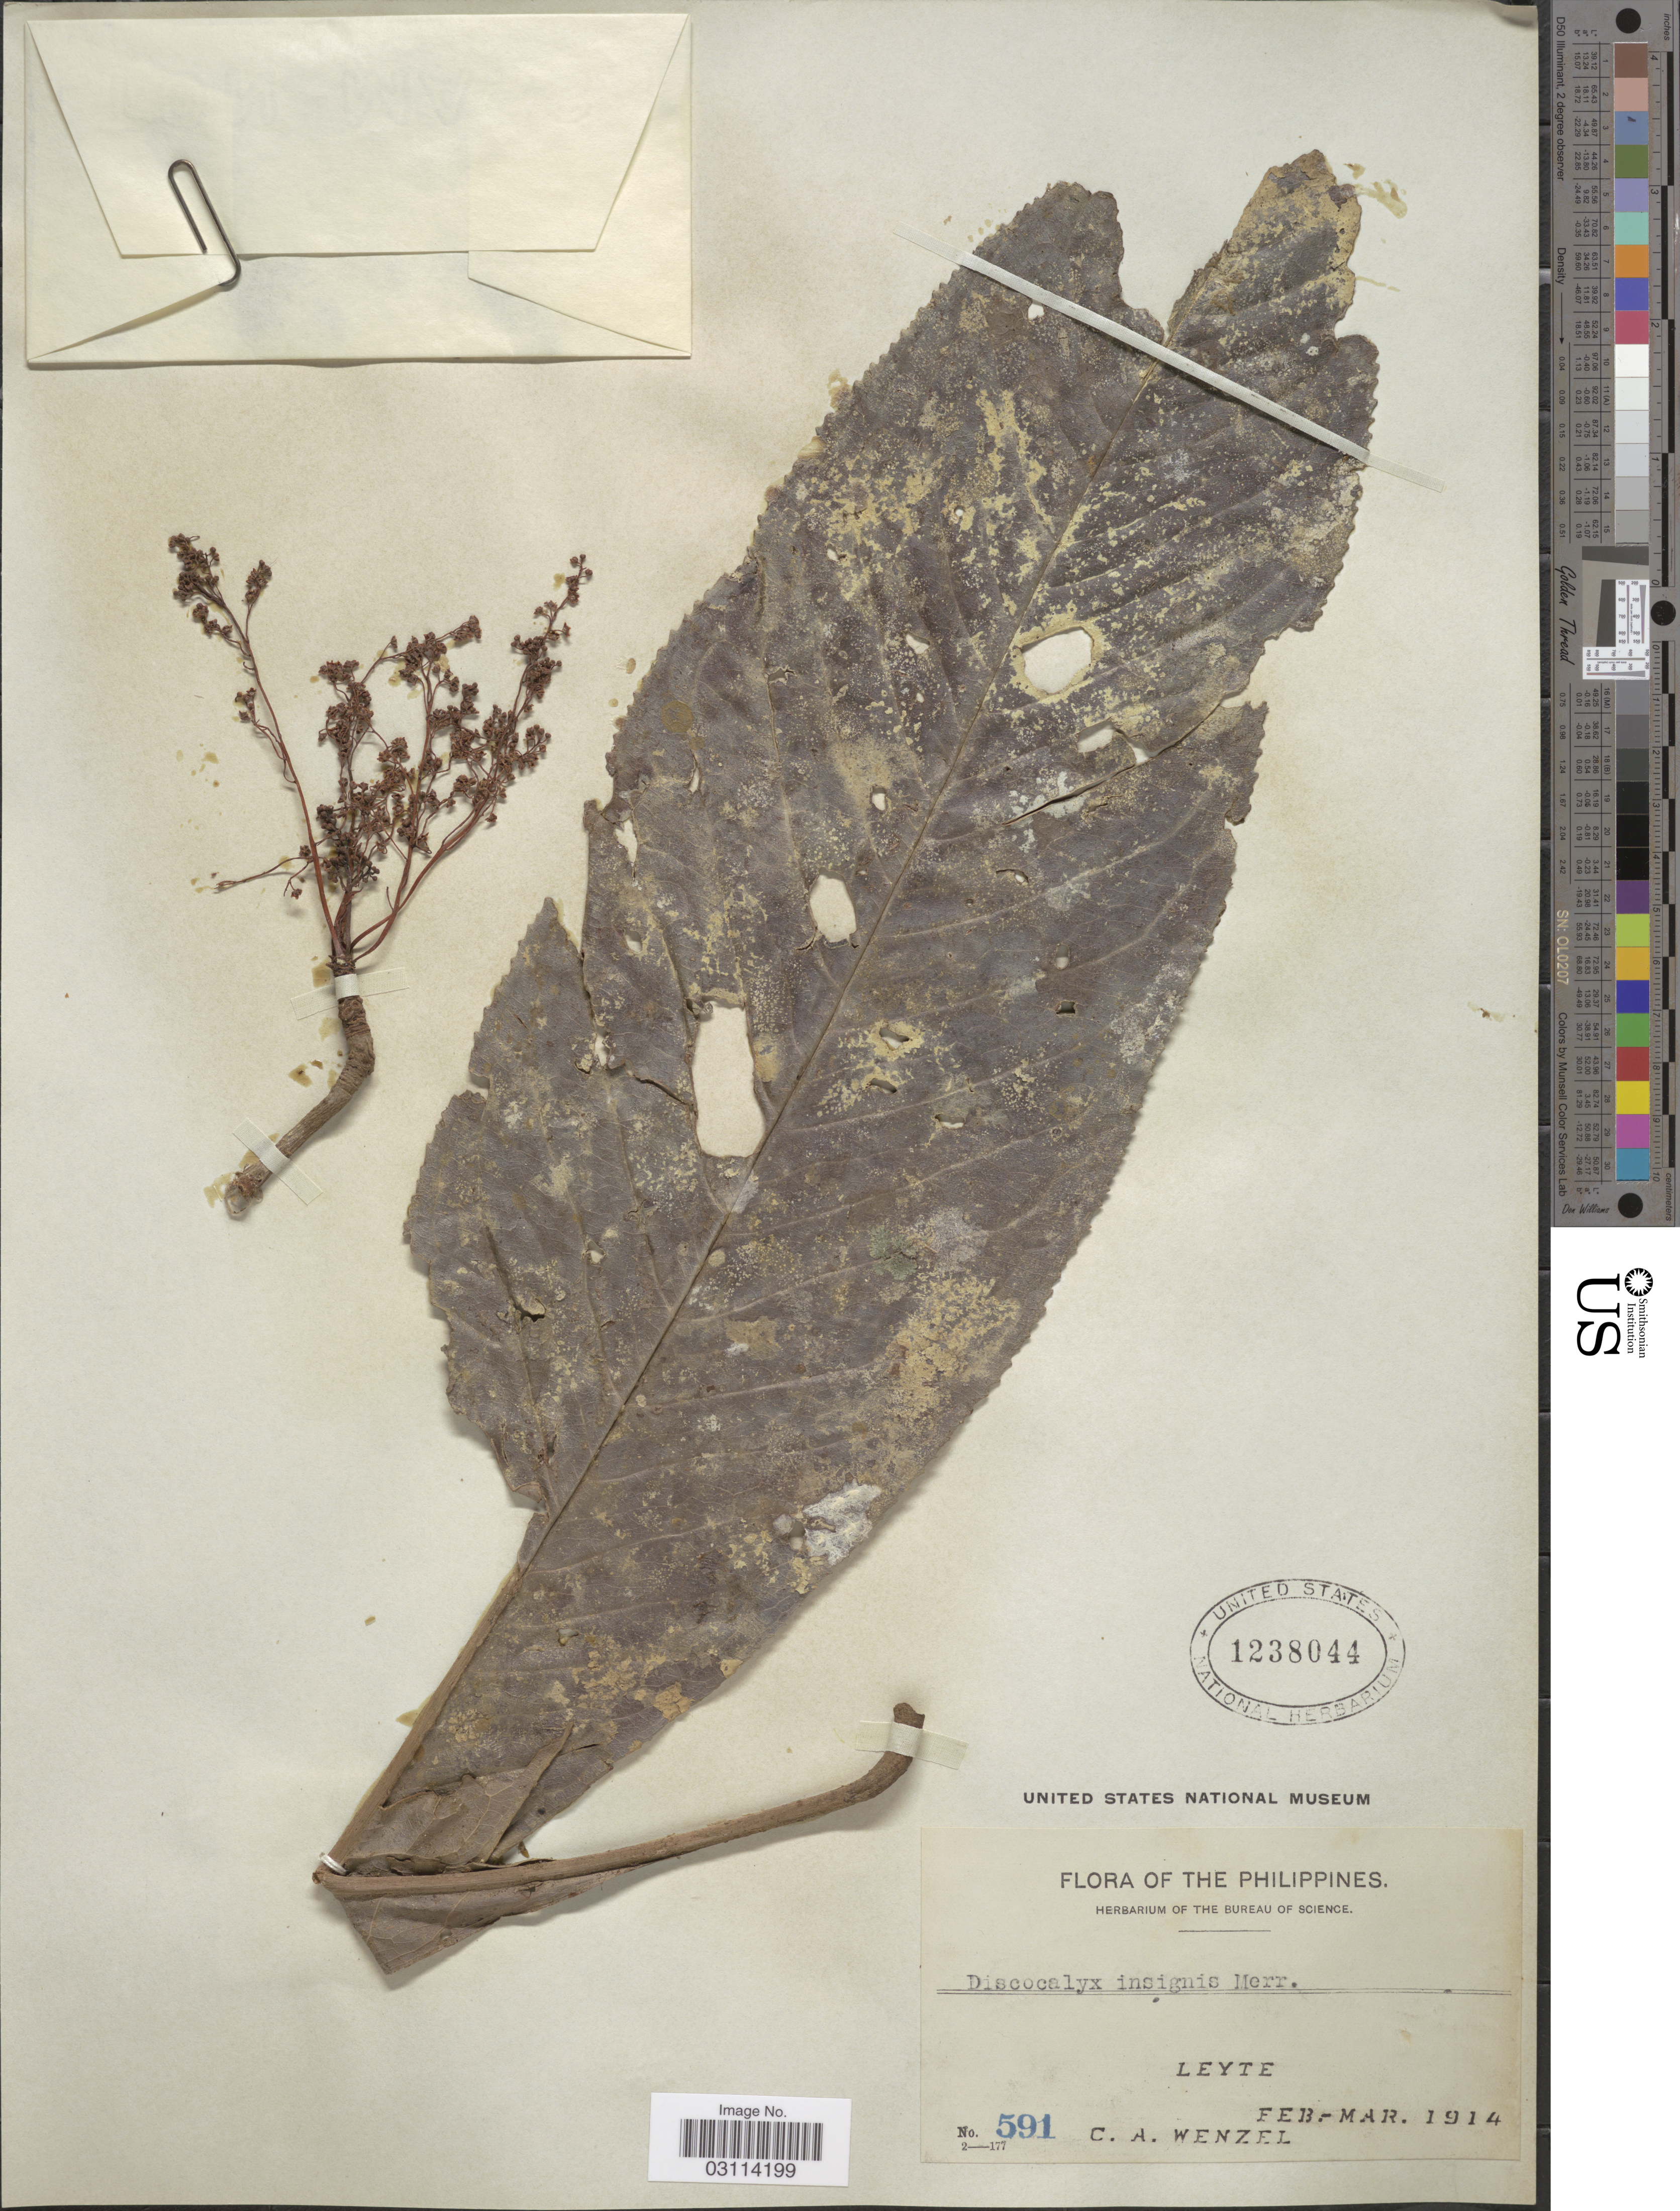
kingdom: Plantae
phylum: Tracheophyta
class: Magnoliopsida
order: Ericales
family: Primulaceae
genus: Discocalyx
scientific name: Discocalyx insignis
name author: Merr.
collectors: C. Wenzel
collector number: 591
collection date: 1914-02/1914-03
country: Philippines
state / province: Eastern Visayas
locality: Leyte.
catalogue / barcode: US 1238044